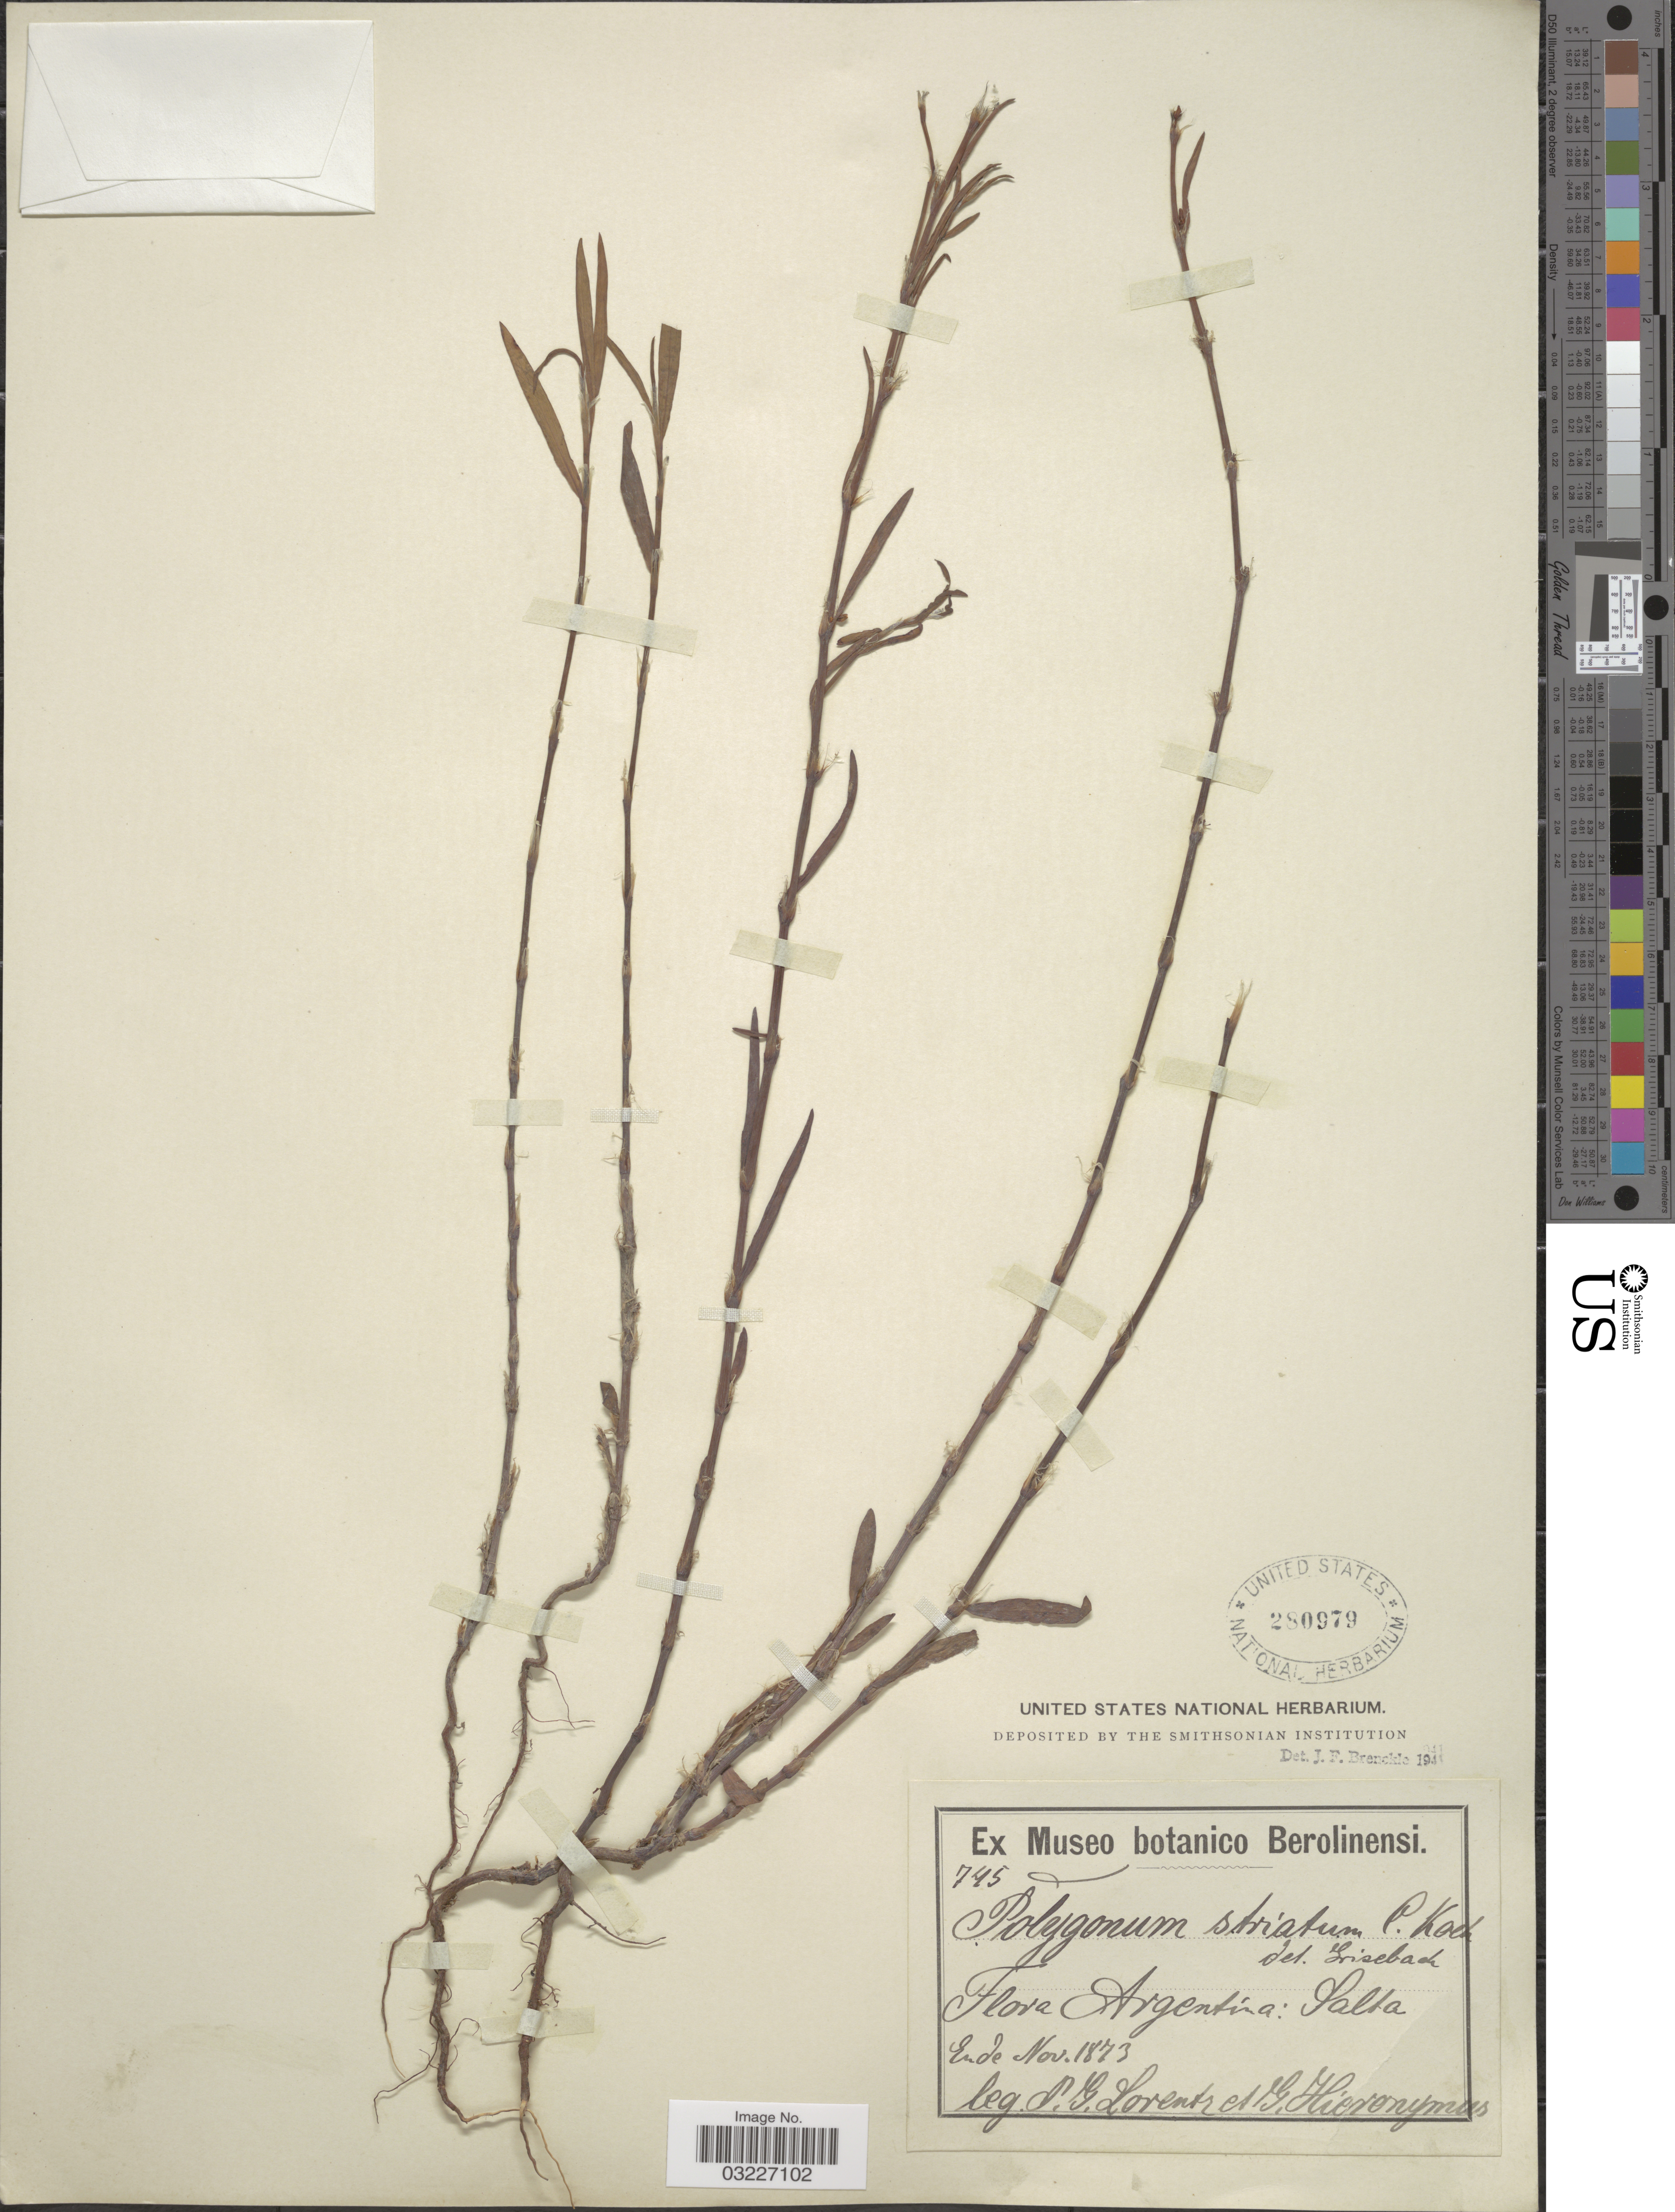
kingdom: Plantae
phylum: Tracheophyta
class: Magnoliopsida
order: Caryophyllales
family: Polygonaceae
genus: Polygonum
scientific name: Polygonum striatum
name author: K. Koch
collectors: P. G. Lorentz & G. H. Hieronymus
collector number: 745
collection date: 1873-11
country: Argentina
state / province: Salta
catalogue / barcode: US 280979